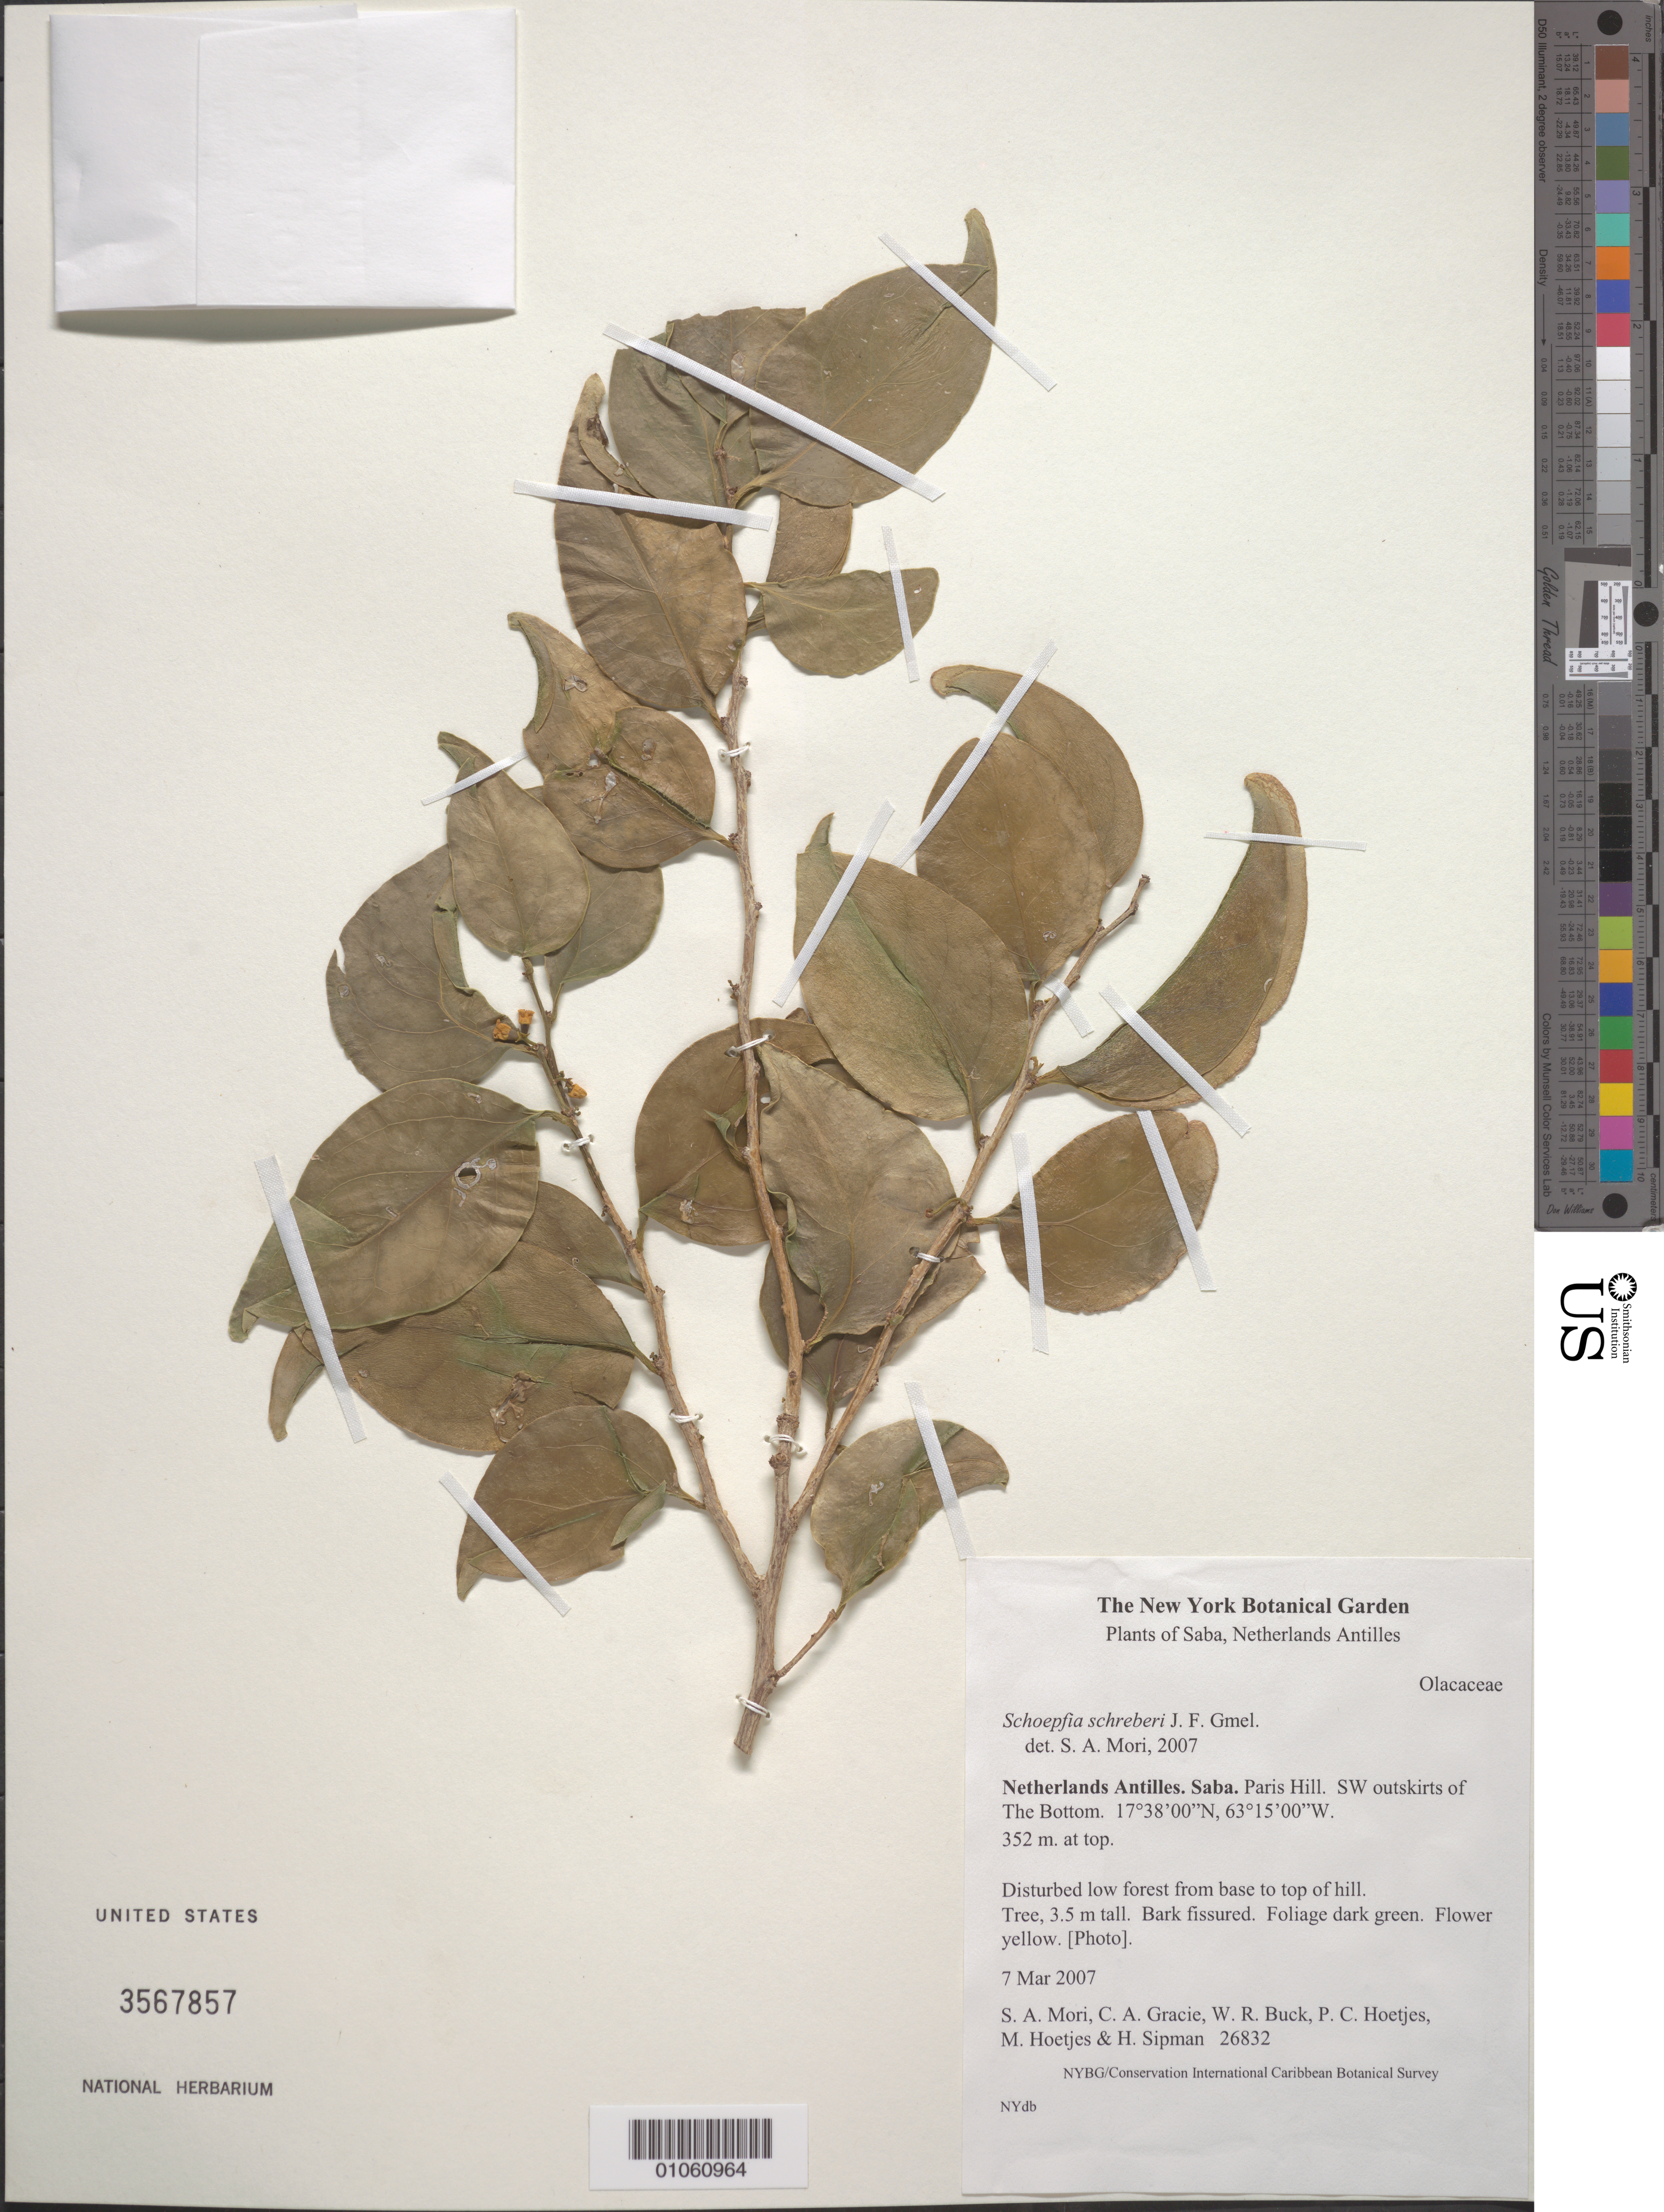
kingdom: Plantae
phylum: Tracheophyta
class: Magnoliopsida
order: Santalales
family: Schoepfiaceae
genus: Schoepfia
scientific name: Schoepfia schreberi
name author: J.F. Gmel.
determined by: Mori, Scott A.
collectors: S. Mori, C. A. Gracie, W. R. Buck, P. Hoetjes, M. Hoetjes & H. Sipman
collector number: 26832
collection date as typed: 07 Mar 2007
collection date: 2007-03-07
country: Netherlands Antilles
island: Saba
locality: Paris Hill, SW outskirts of The Bottom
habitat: Disturbed low forest from base to top of hill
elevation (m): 352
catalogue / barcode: US 3567857